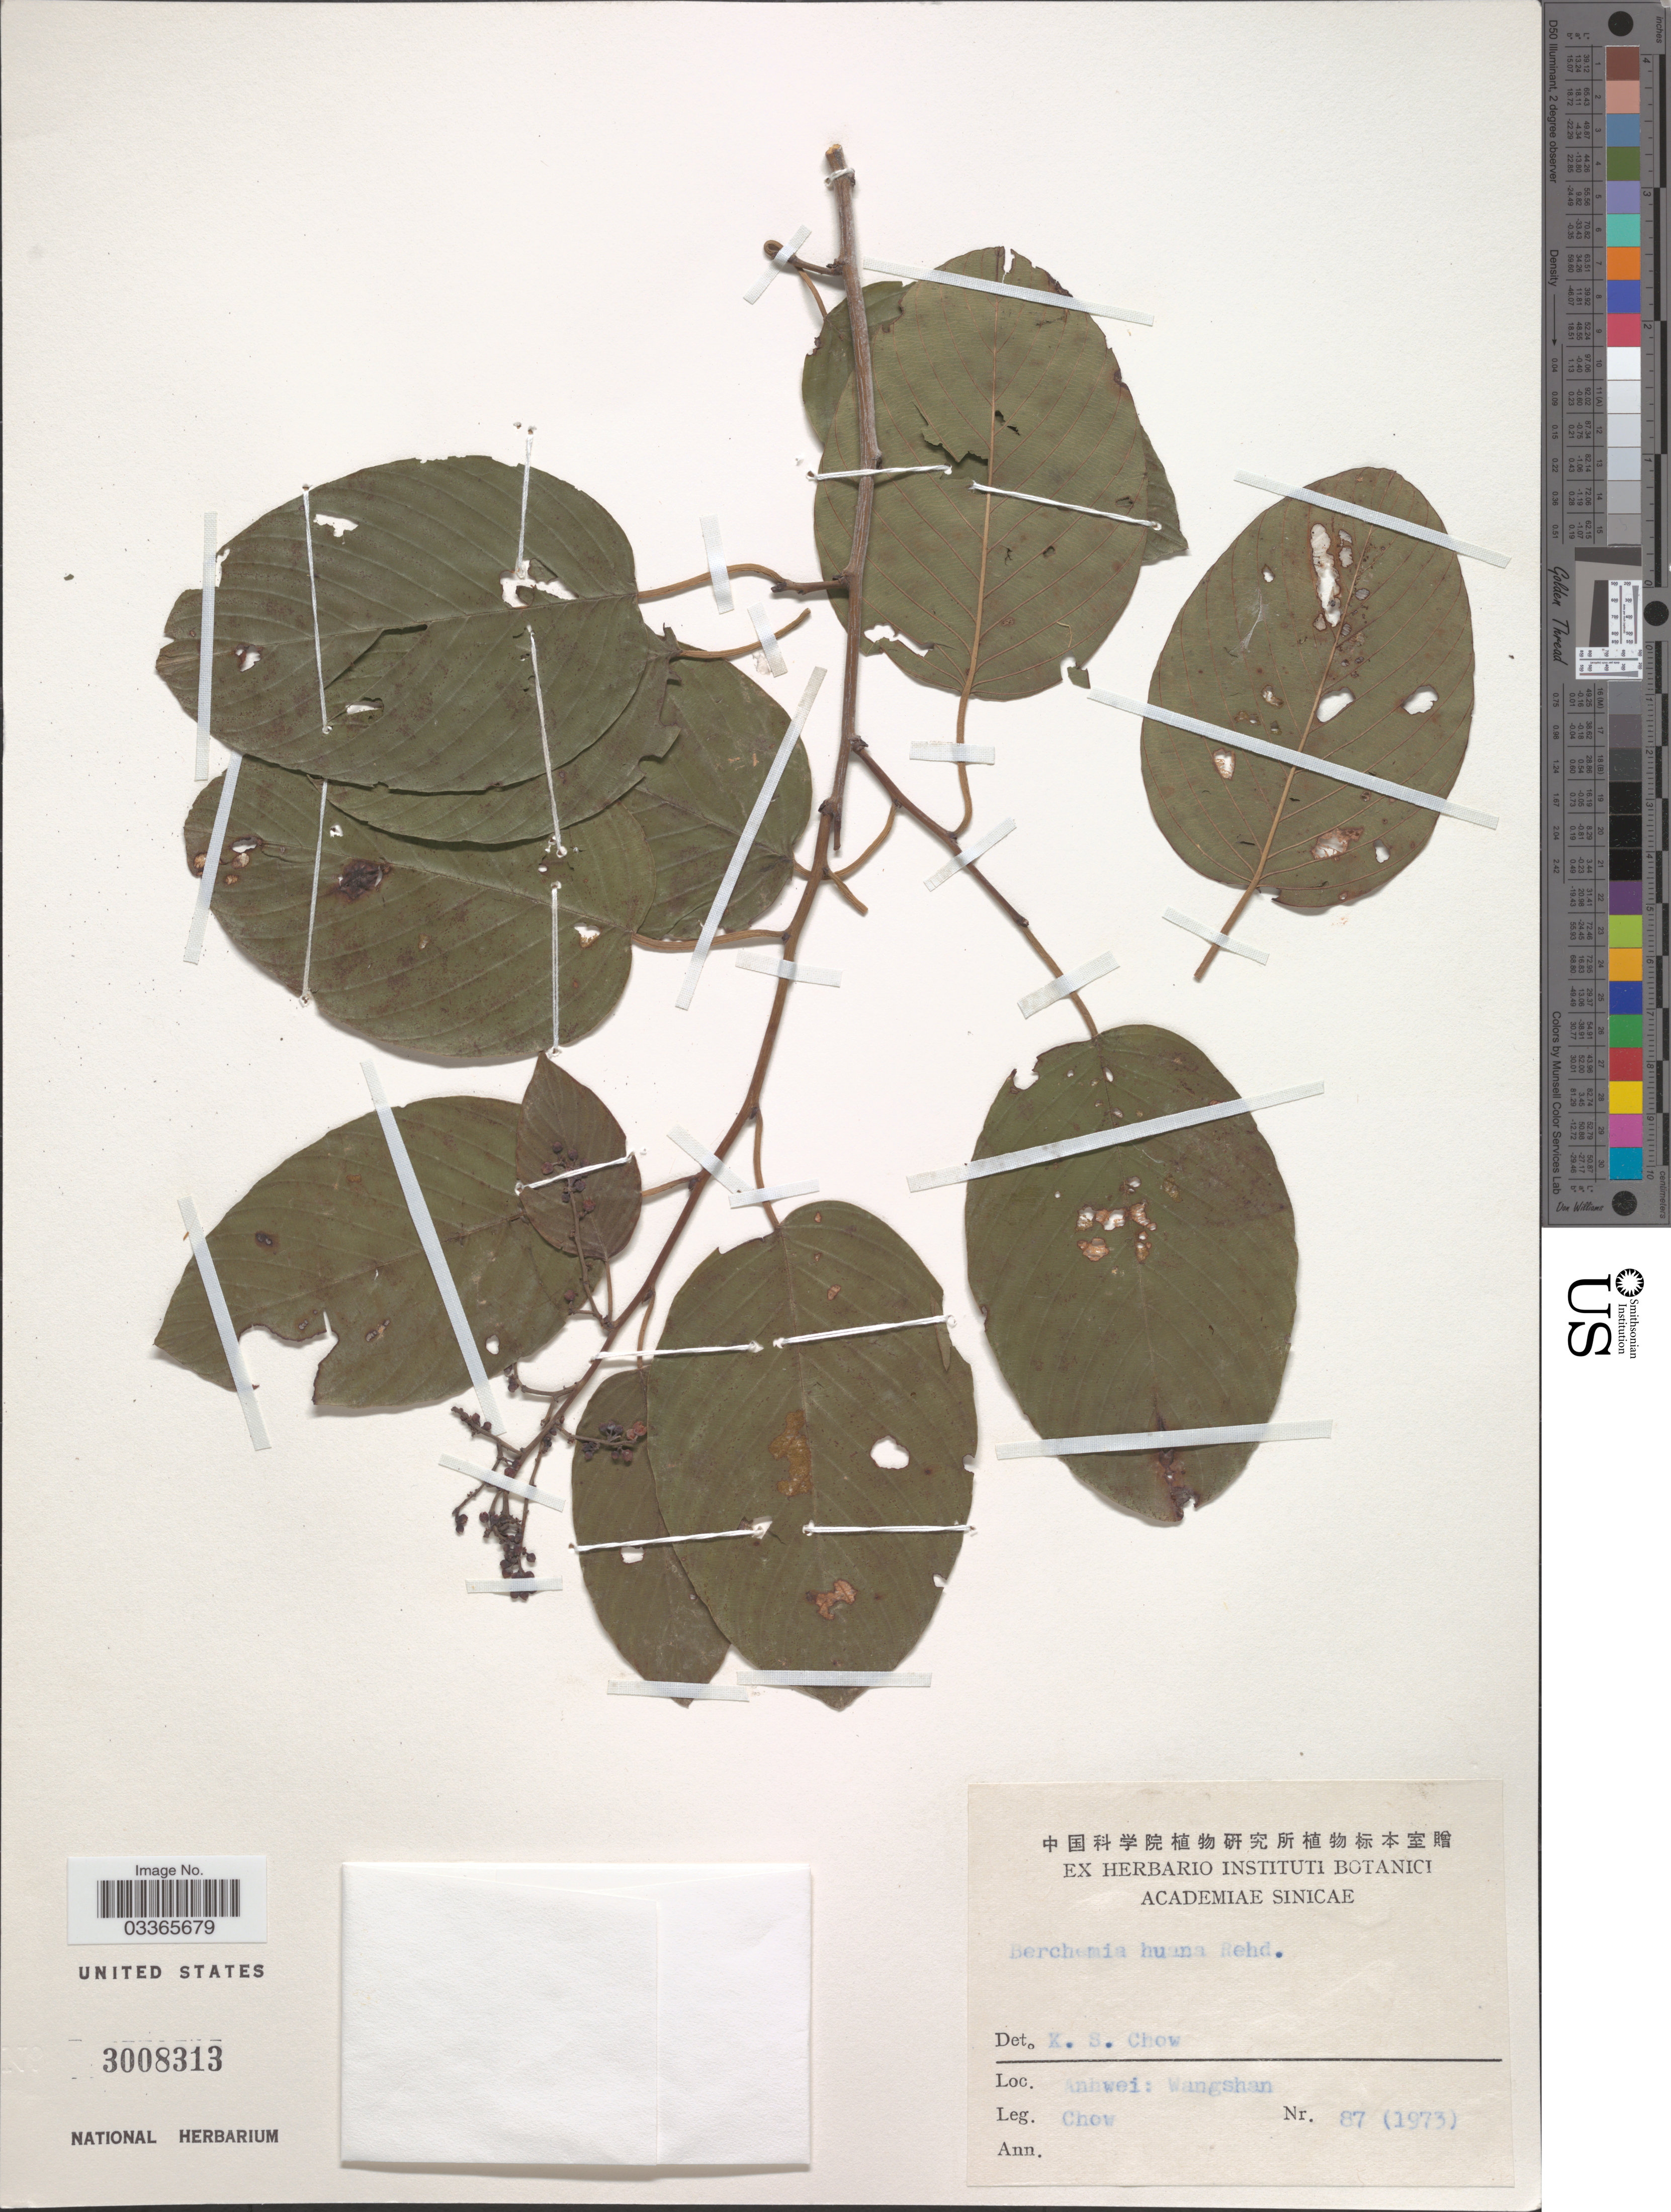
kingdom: Plantae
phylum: Tracheophyta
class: Magnoliopsida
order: Rosales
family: Rhamnaceae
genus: Berchemia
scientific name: Berchemia sp.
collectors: Chow, --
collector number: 87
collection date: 1973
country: China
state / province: Anhui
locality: Anhwei: Wangshan.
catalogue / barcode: US 3008313